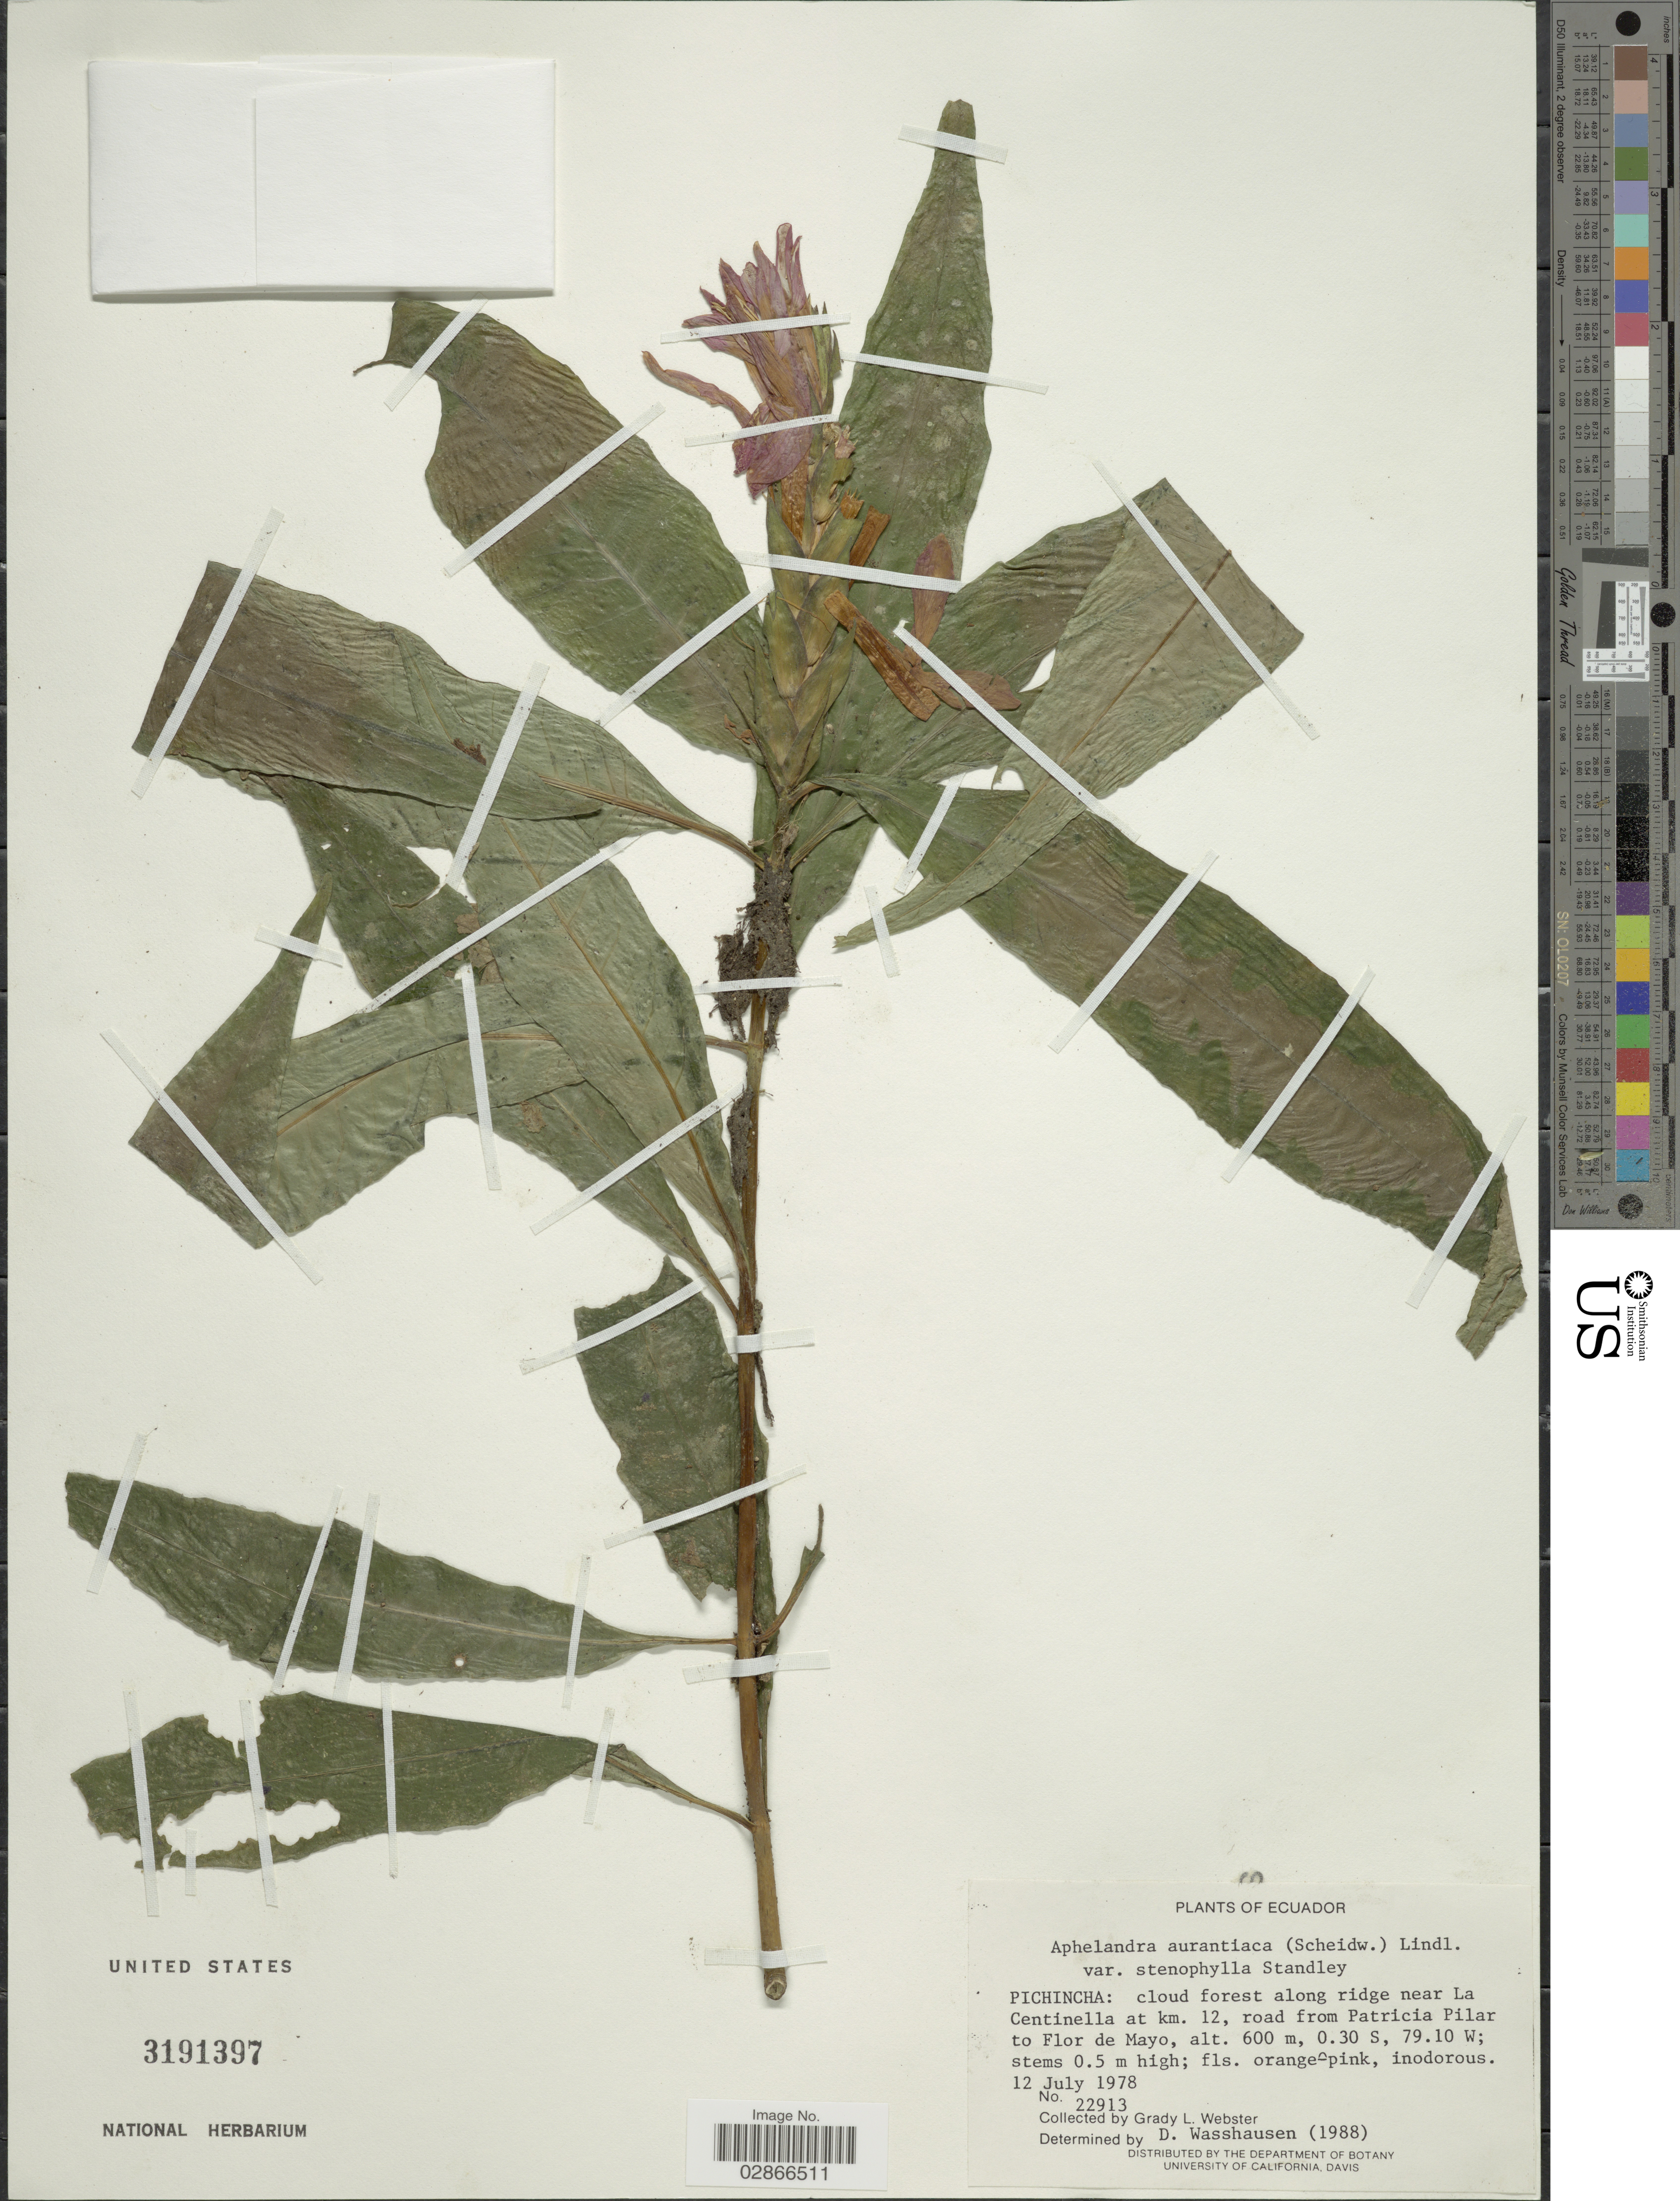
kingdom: Plantae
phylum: Tracheophyta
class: Magnoliopsida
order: Lamiales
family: Acanthaceae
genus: Aphelandra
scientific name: Aphelandra aurantiaca var. stenophylla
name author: Standl.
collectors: G. L. Webster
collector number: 22913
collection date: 1978-07-12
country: Ecuador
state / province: Pichincha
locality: Cloud forest along ridge near La Centinella at km. 12, road from Patricia Pilar to Flor de Mayo.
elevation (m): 600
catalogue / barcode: US 3191397